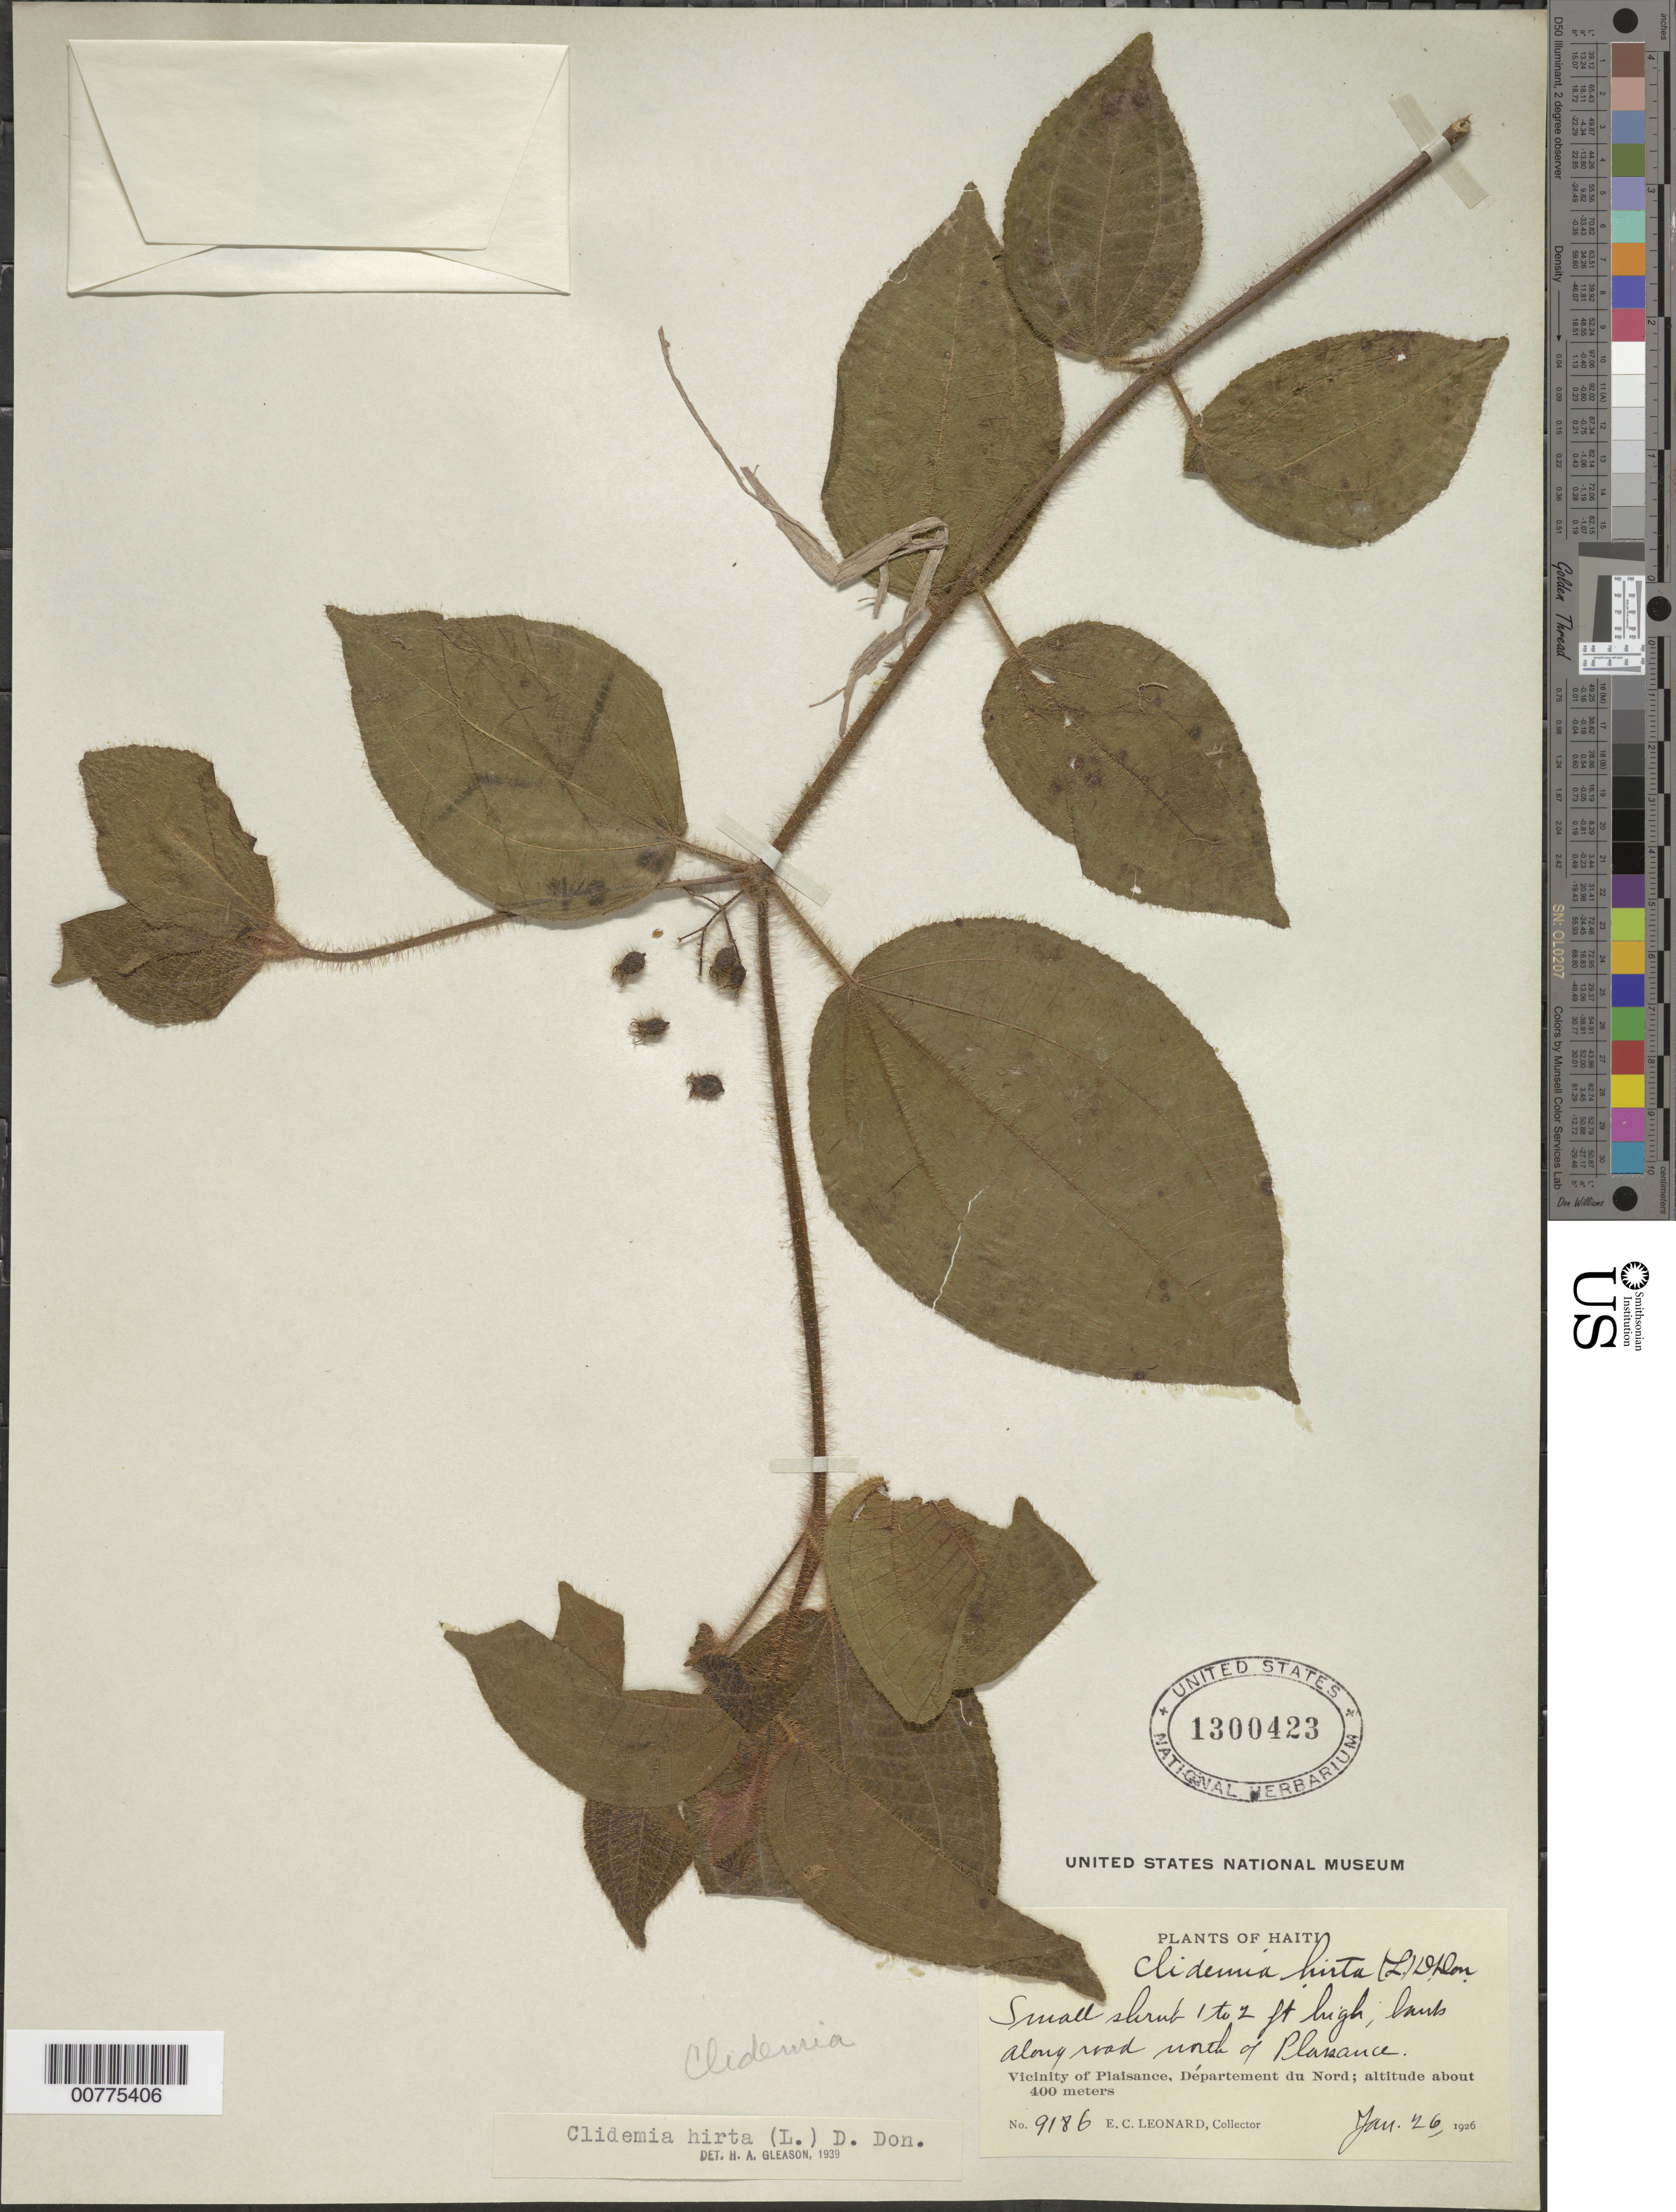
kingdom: Plantae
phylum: Tracheophyta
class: Magnoliopsida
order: Myrtales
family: Melastomataceae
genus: Clidemia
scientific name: Clidemia hirta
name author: (L.) D. Don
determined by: Gleason, H. A.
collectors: E. C. Leonard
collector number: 9186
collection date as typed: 26 Jan 1926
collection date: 1926-01-26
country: Haiti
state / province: Nord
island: Hispaniola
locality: Vicinity of Plaisance, along road north of Plaisance.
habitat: Bank along road.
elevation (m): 400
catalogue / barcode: US 1300423